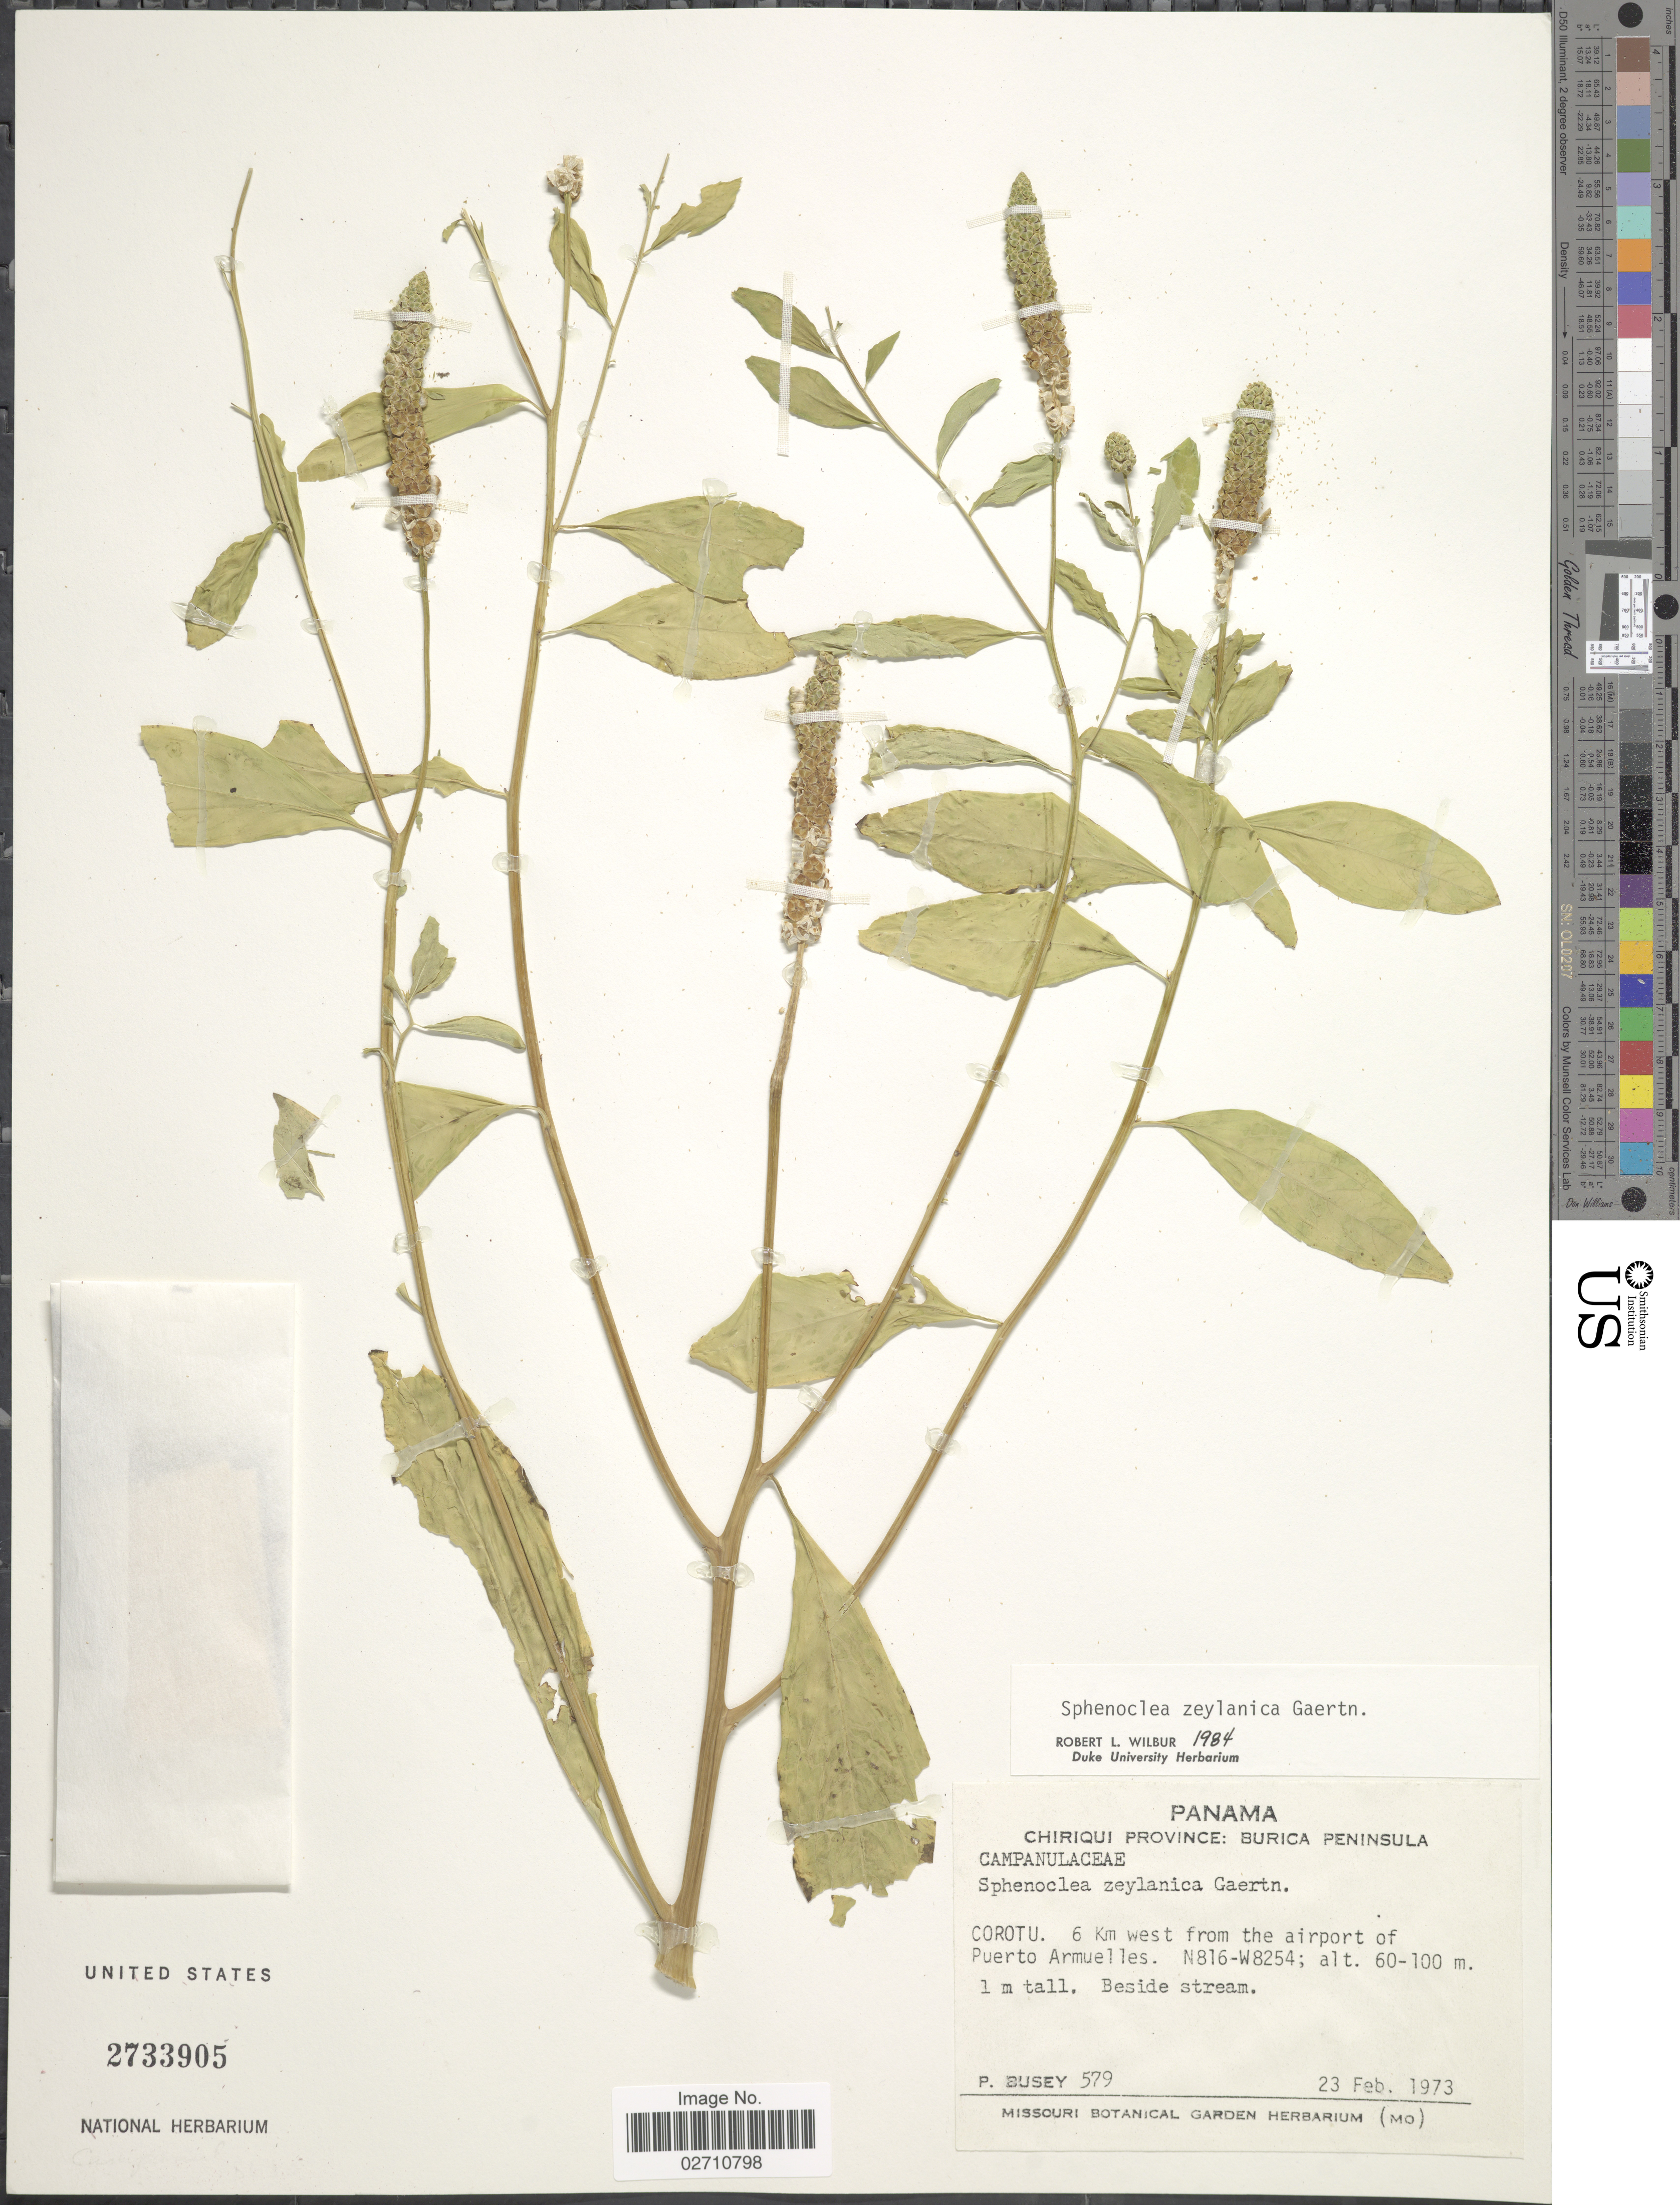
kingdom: Plantae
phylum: Tracheophyta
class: Magnoliopsida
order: Solanales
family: Sphenocleaceae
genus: Sphenoclea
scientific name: Sphenoclea zeylanica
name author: Gaertn.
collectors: P. Busey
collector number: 579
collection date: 1973-02-23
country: Panama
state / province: Chiriqui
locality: Burica Peninsula. Corotu. 6 Km west from the airport of Puerto Armuelles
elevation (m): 60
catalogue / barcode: US 2733905